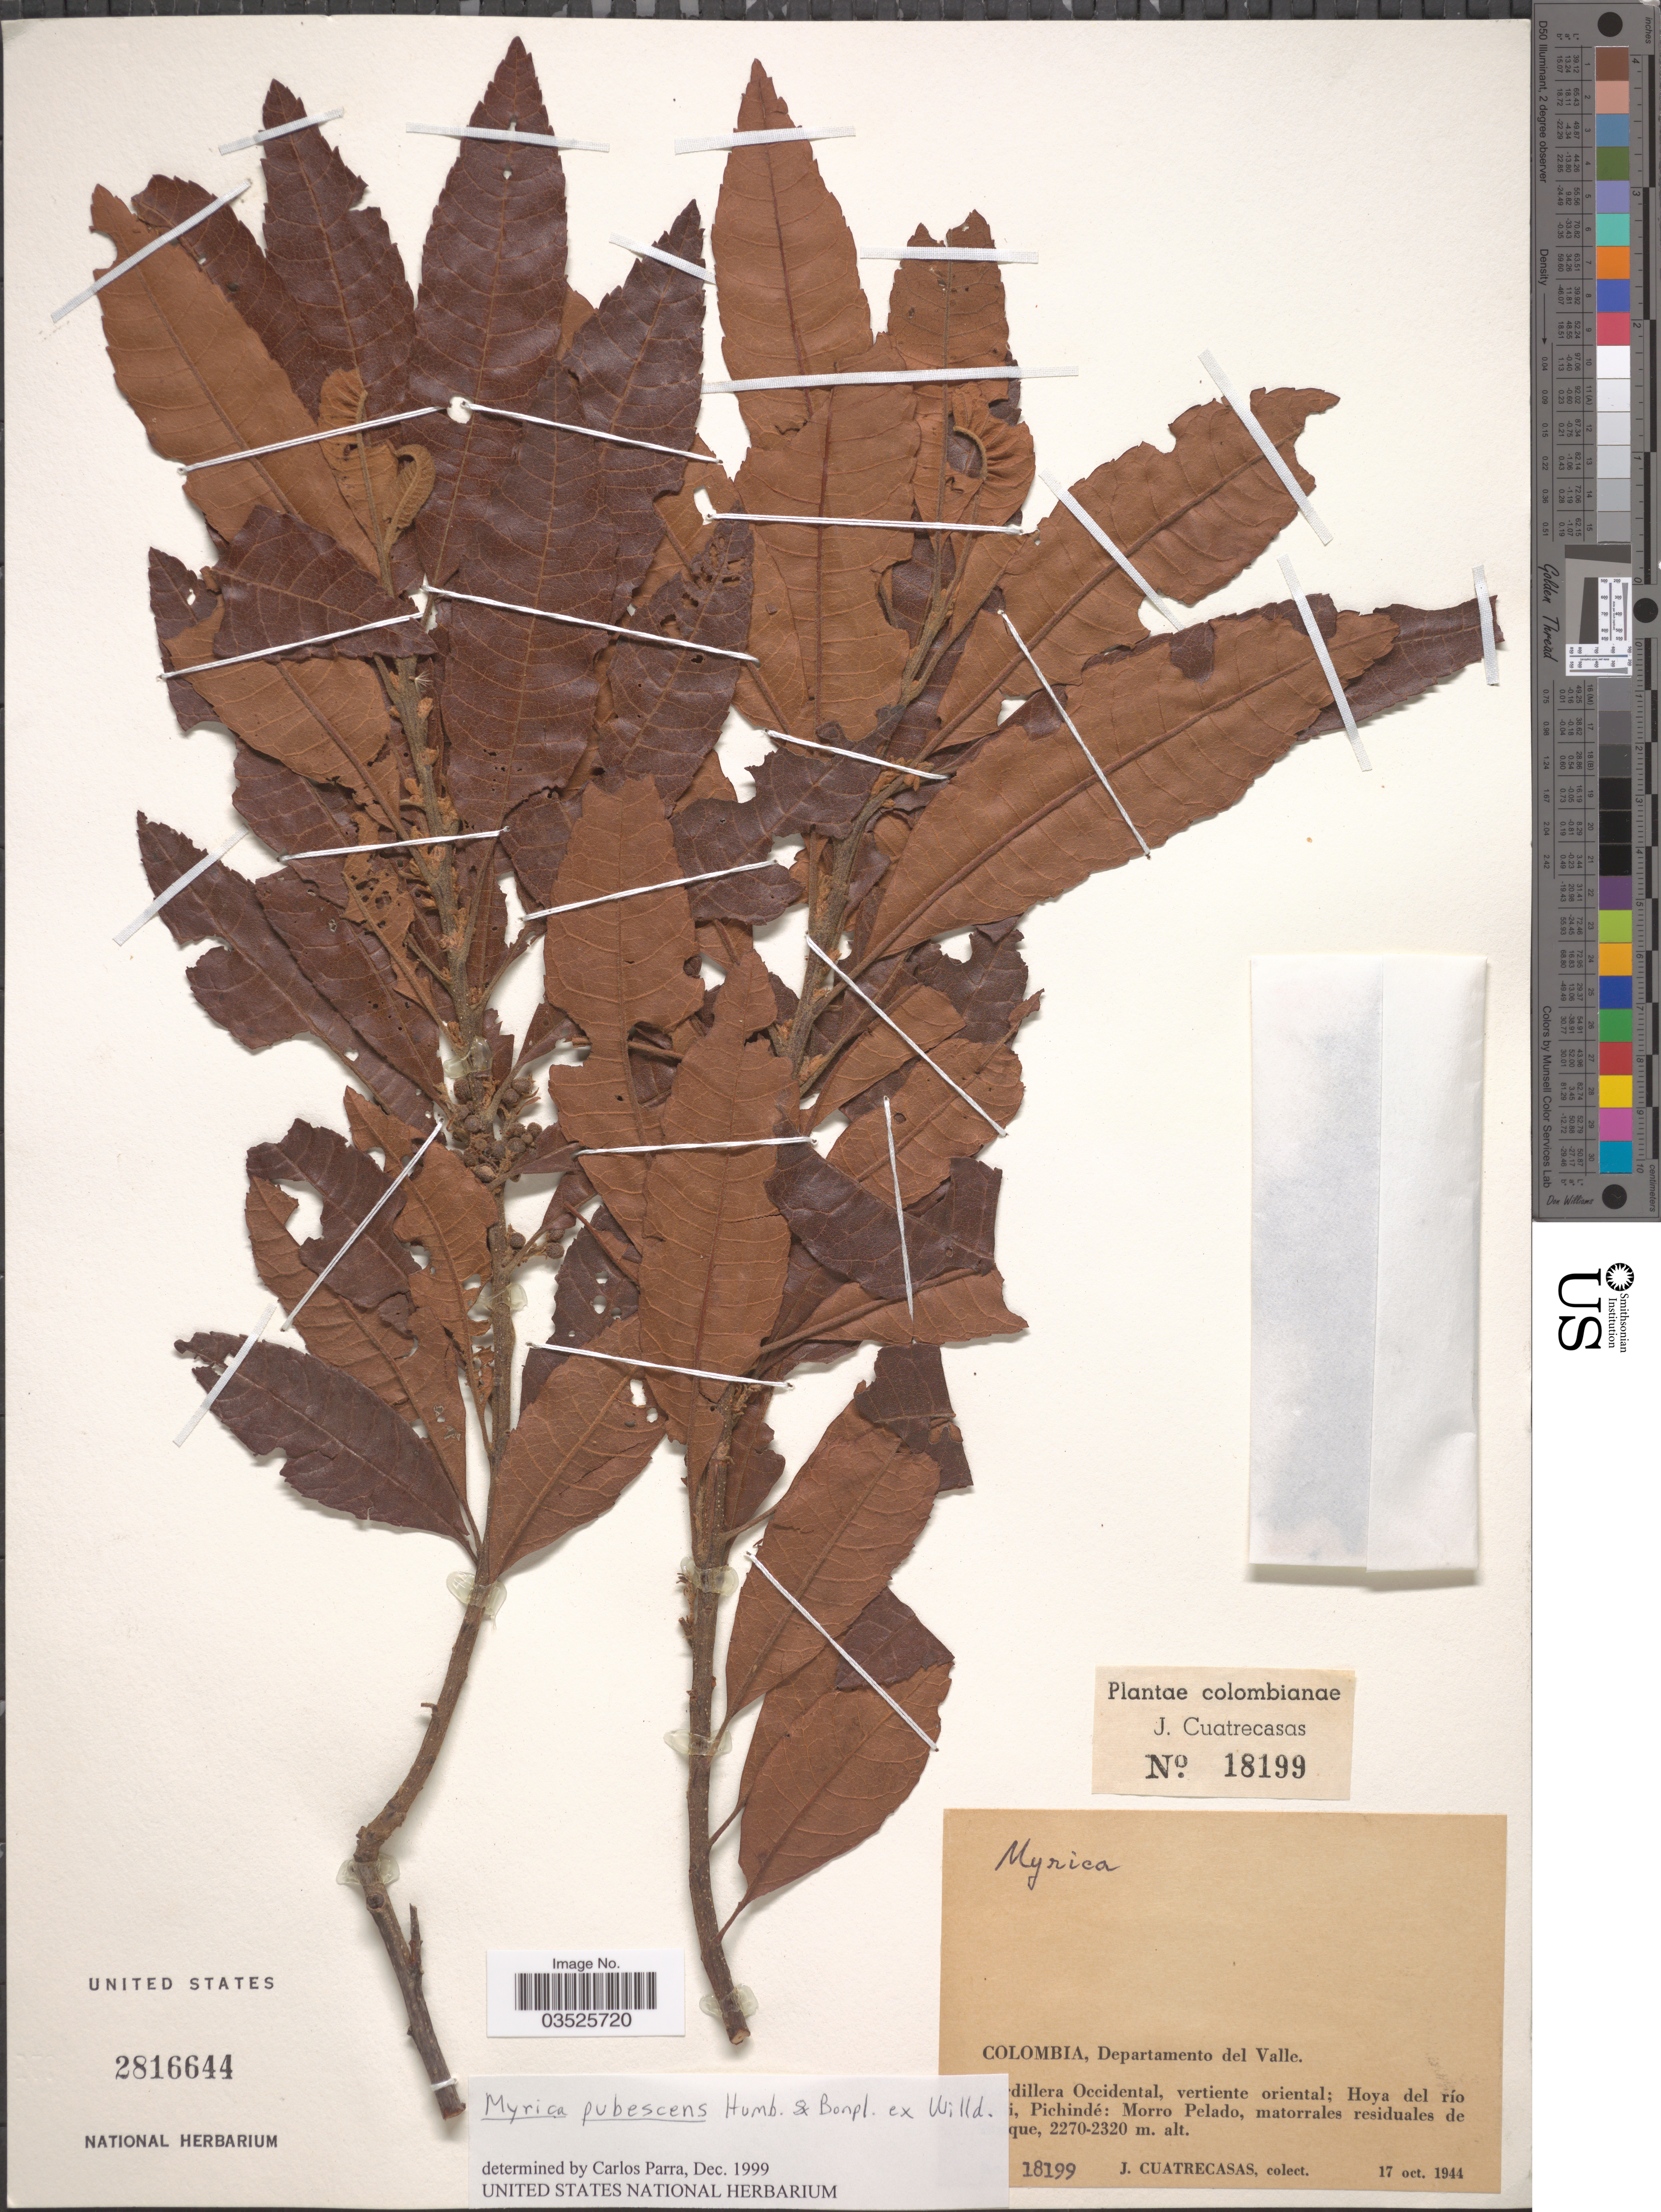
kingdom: Plantae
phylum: Tracheophyta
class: Magnoliopsida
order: Fagales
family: Myricaceae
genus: Morella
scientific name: Morella pubescens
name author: (Humb. & Bonpl. ex Willd.) Wilbur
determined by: Strong, M. T., (US), Smithsonian Institution - National Museum of Natural History (UNITED STATES)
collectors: J. Cuatrecasas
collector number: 18199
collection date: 1944-10-17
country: Colombia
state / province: Valle del Cauca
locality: Departamento del Valle. Cordillera Occidental, vertiente oriental; Hoya del río Cali, Pichindé: Morro Pelado.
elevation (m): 2270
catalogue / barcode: US 2816644